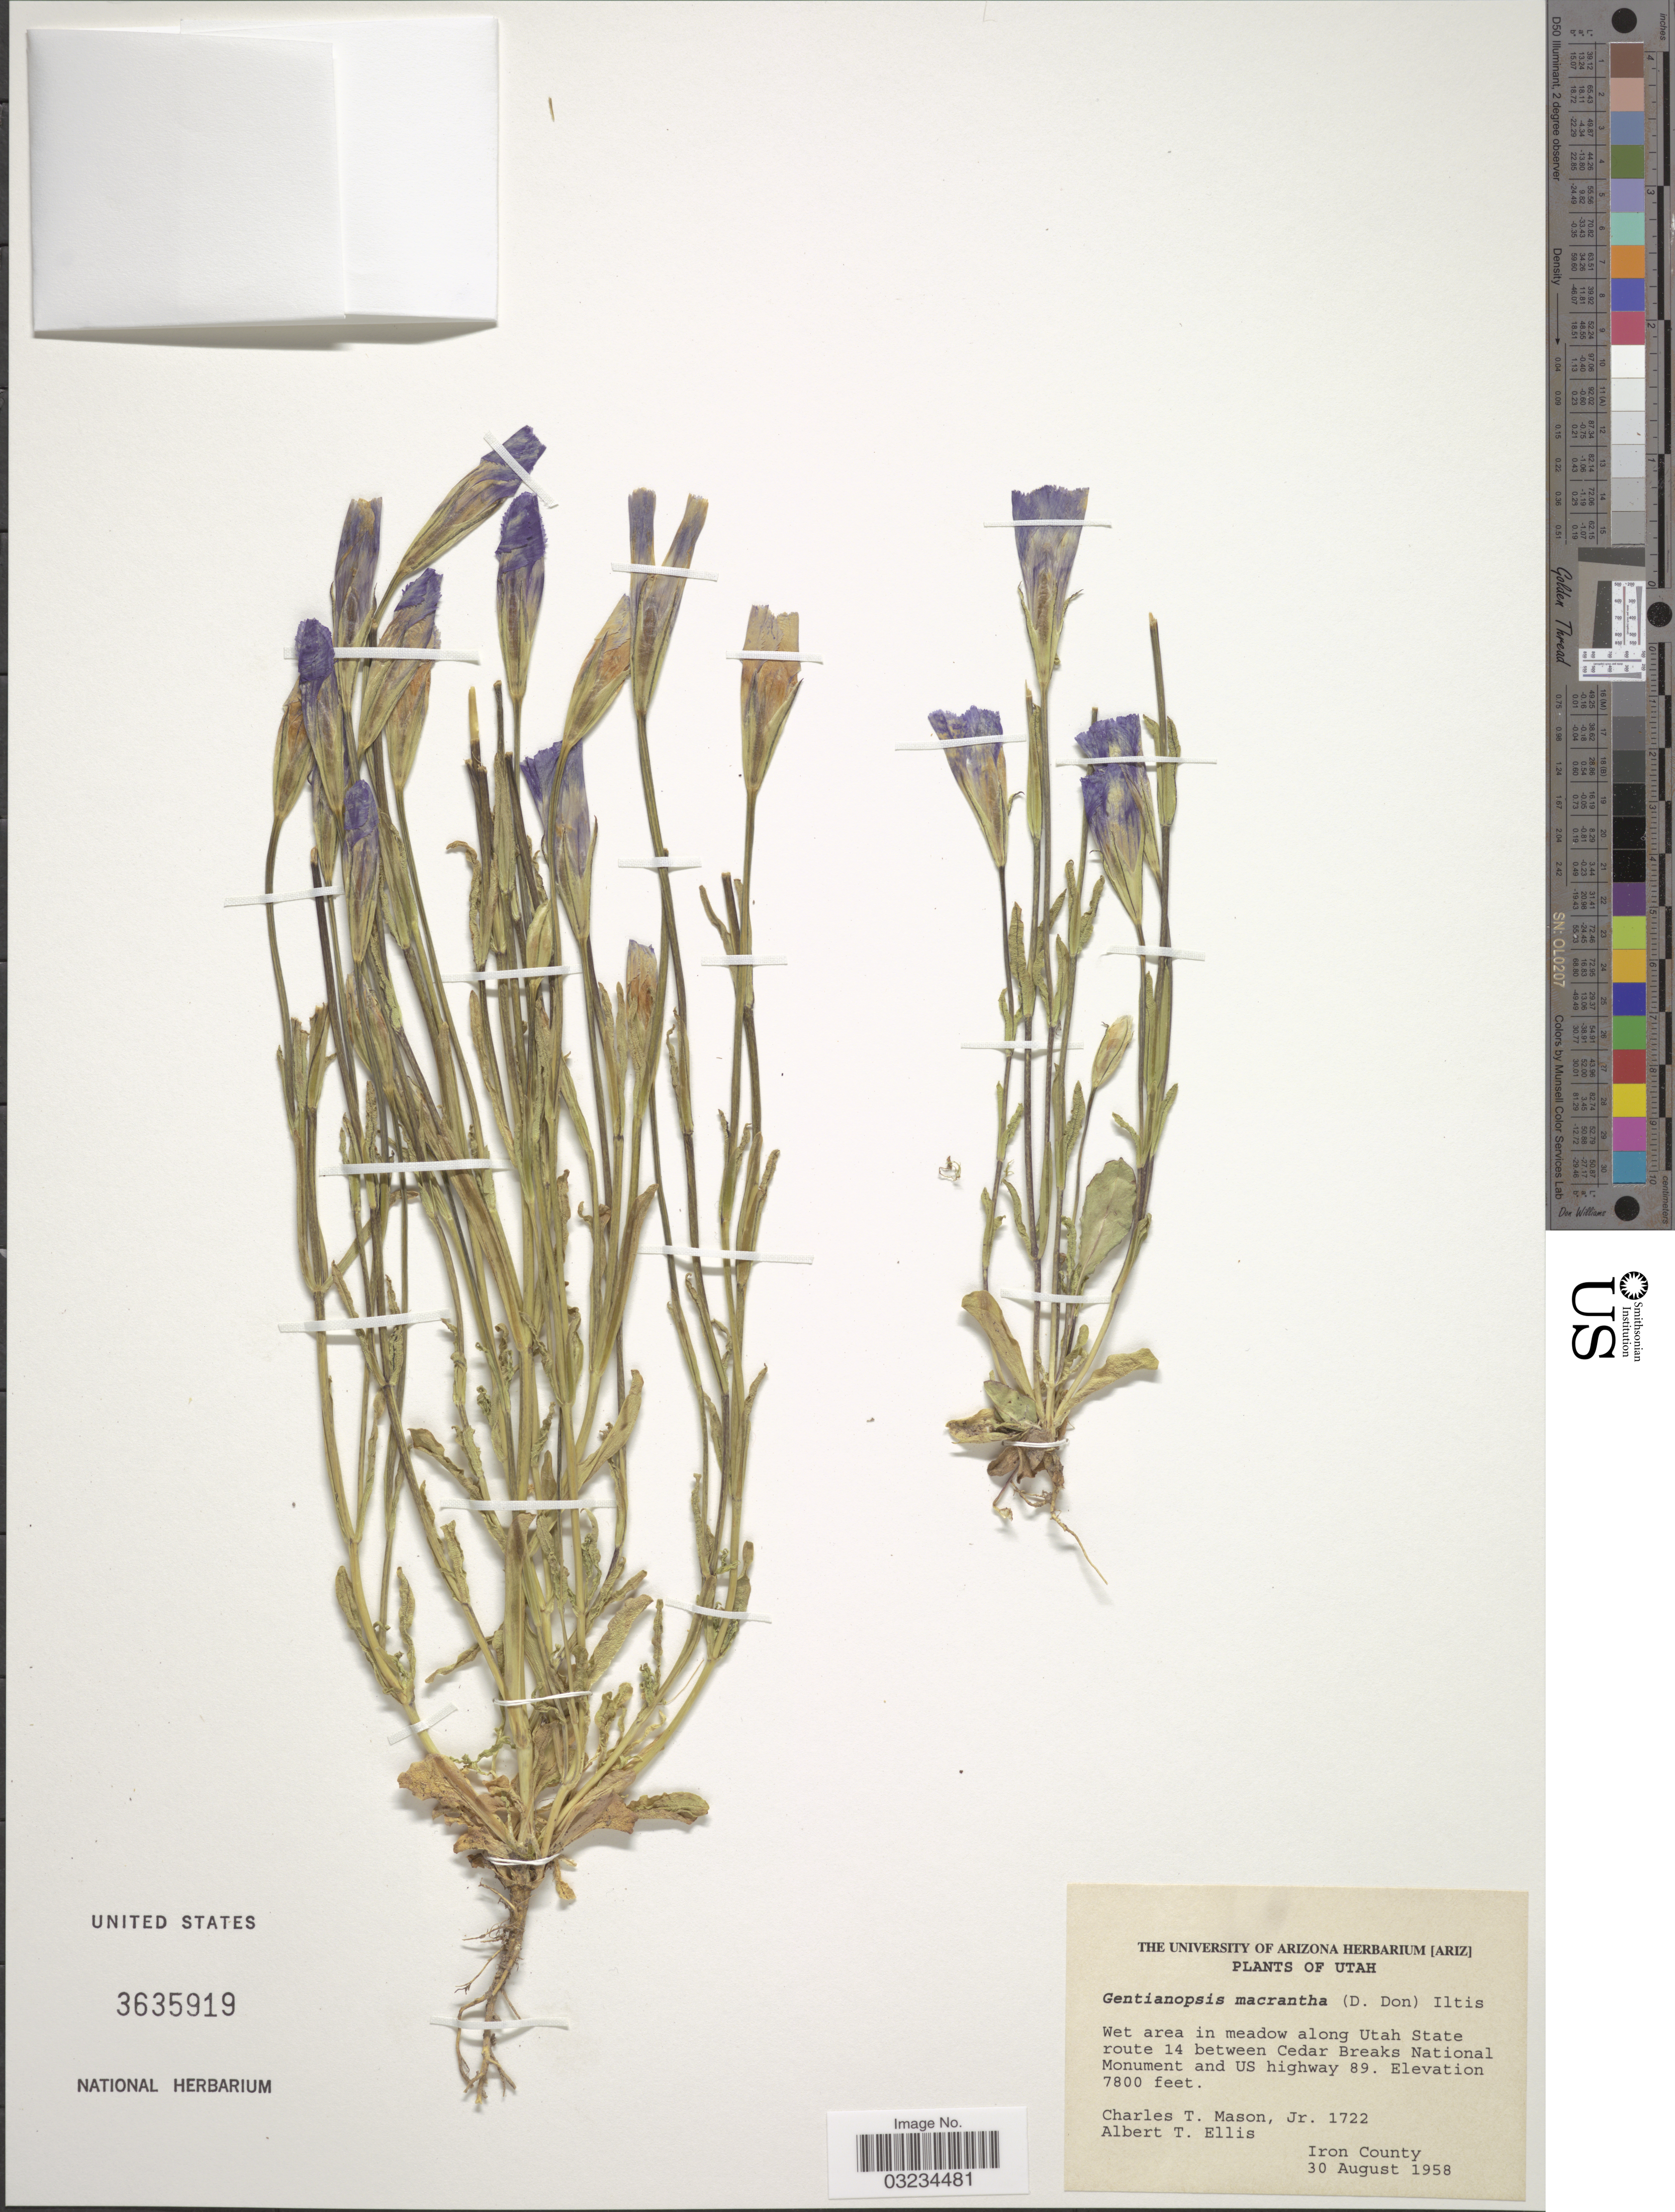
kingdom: Plantae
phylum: Tracheophyta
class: Magnoliopsida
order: Gentianales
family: Gentianaceae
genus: Gentiana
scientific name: Gentiana macrantha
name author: (D. Don) Griseb.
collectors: C. Mason Jr. & A. Ellis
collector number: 1722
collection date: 1958-08-30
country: United States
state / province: Utah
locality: Wet area in meadow along Utah State route 14 between Cedar Breaks National Monument and US highway 89. Iron County.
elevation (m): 2377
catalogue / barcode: US 3635919